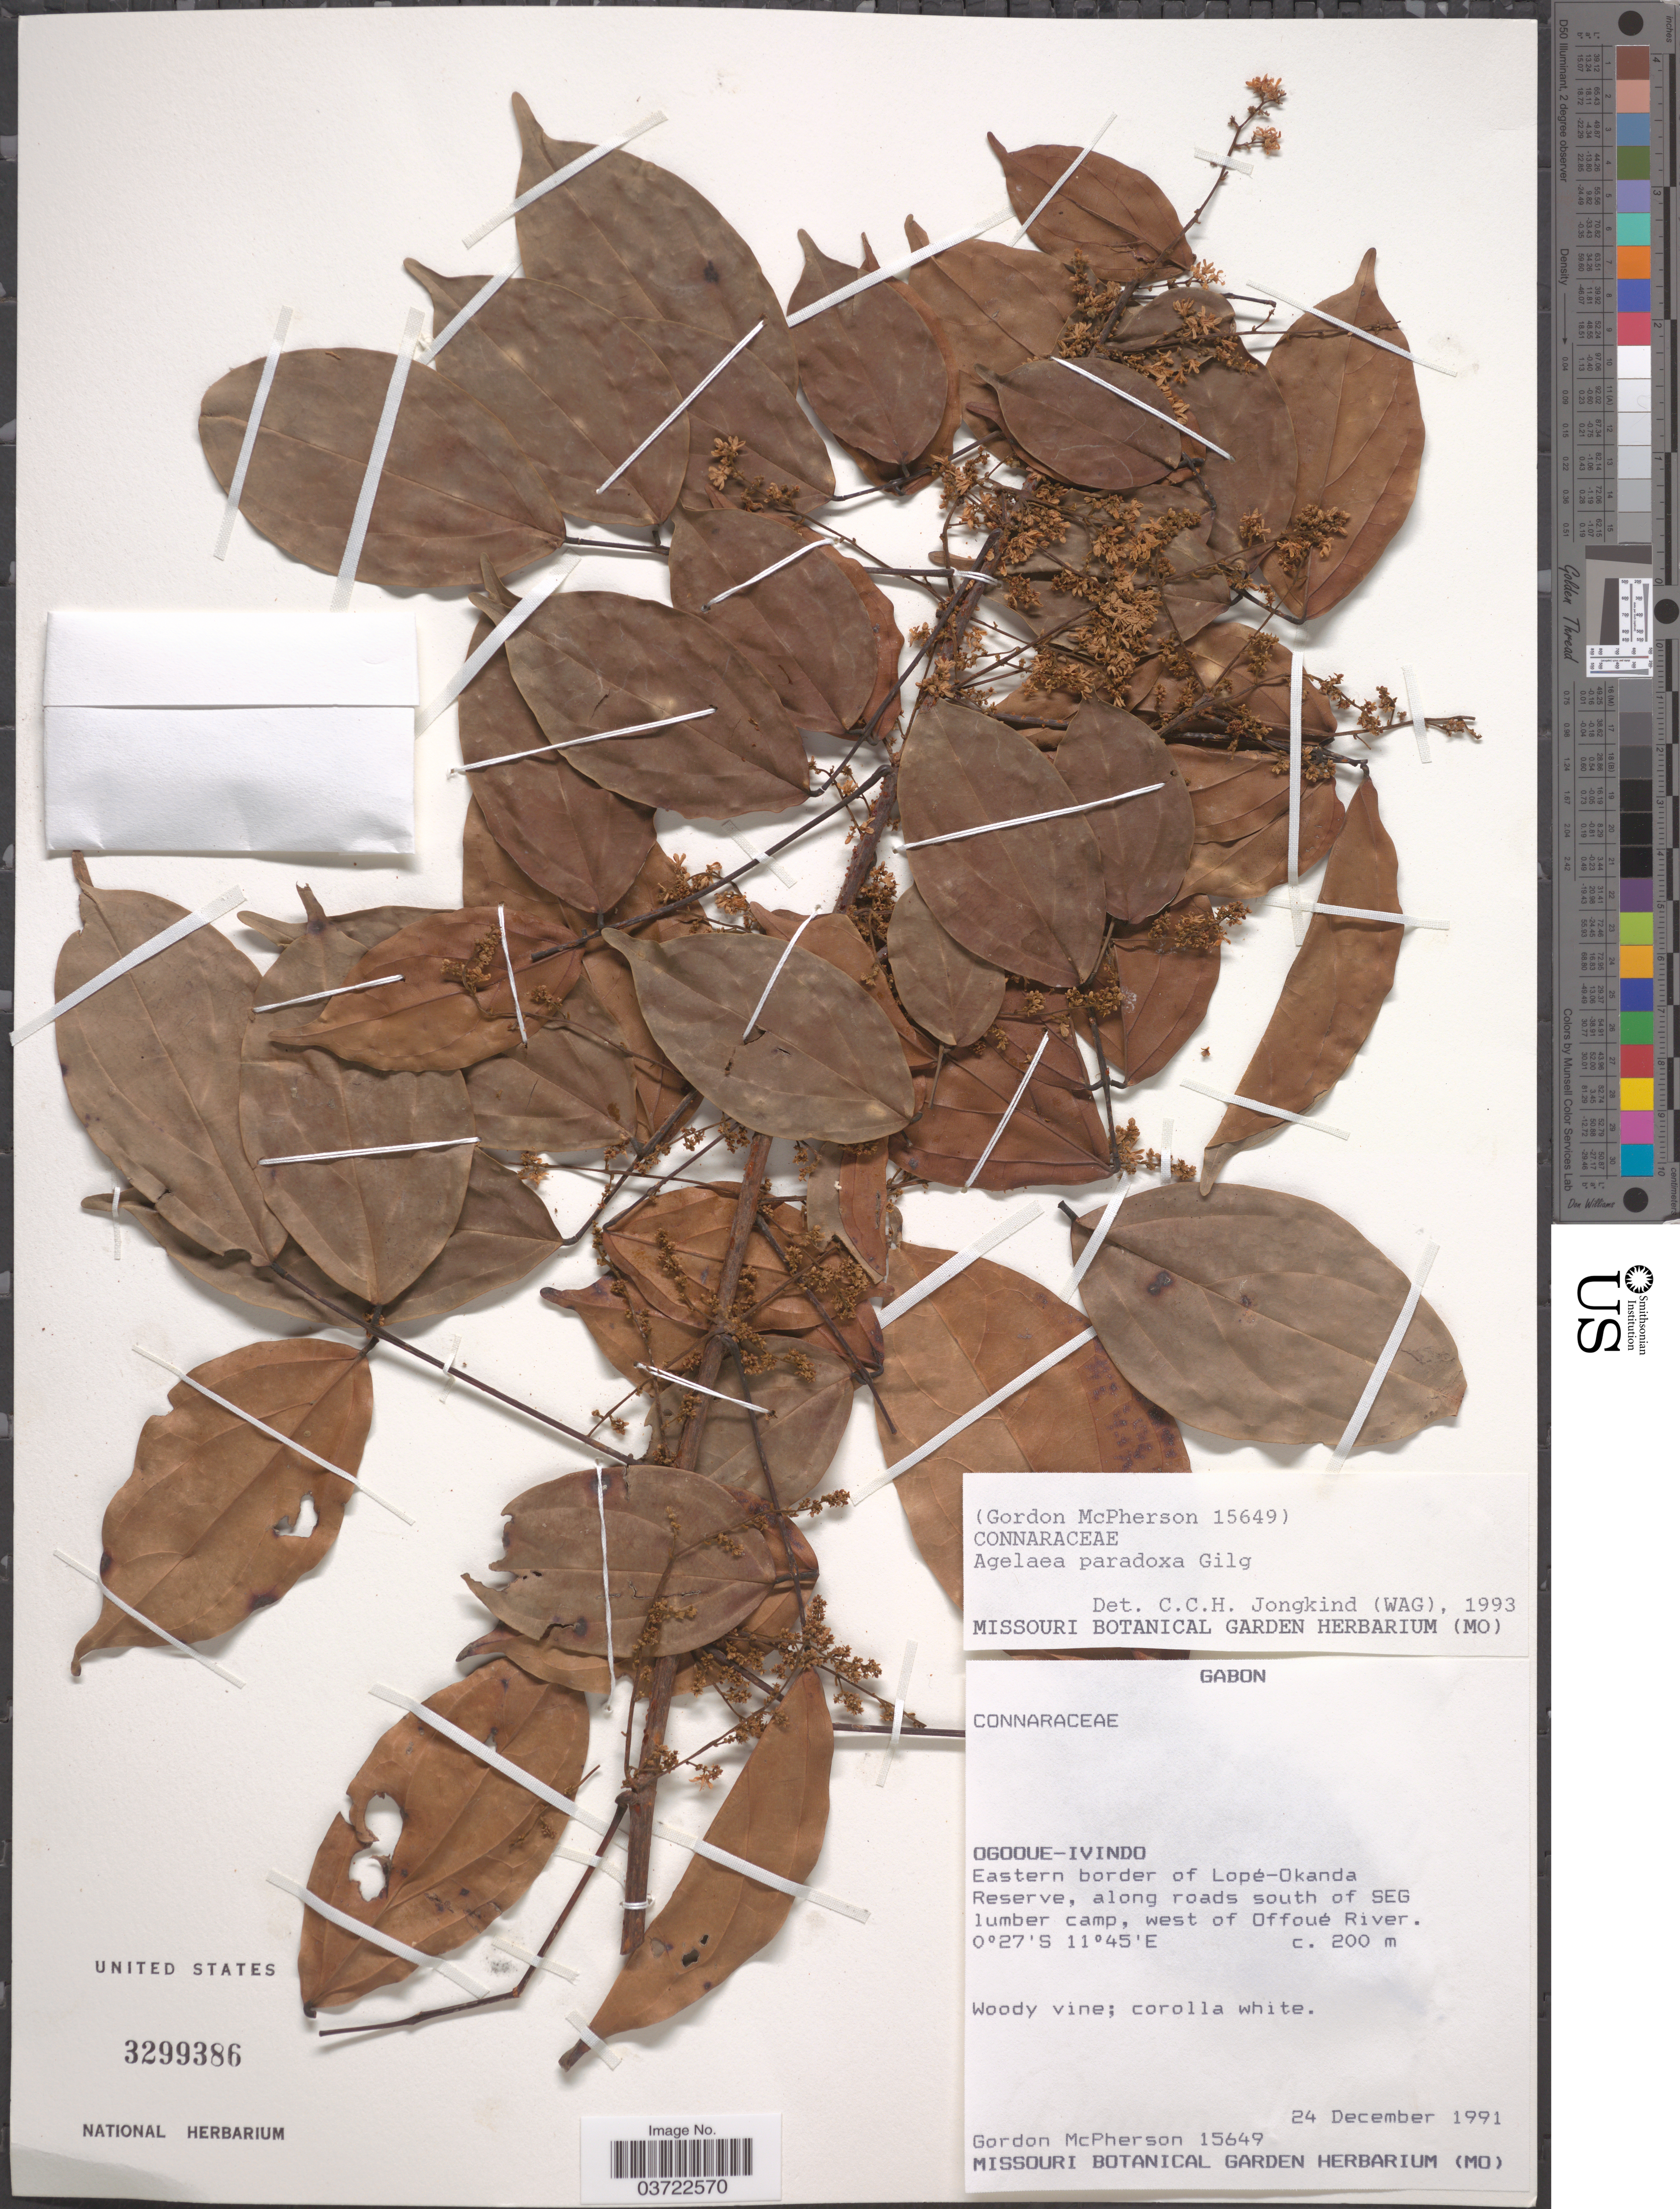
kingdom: Plantae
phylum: Tracheophyta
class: Magnoliopsida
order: Oxalidales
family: Connaraceae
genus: Agelaea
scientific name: Agelaea paradoxa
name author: Gilg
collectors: G. McPherson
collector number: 15649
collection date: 1991-12-24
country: Gabon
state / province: Ogooue-Ivindo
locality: Eastern border of Lopé-Okanda Reserve, along roads south of SEG lumber camp, west of Offoué River.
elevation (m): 200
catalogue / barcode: US 3299386